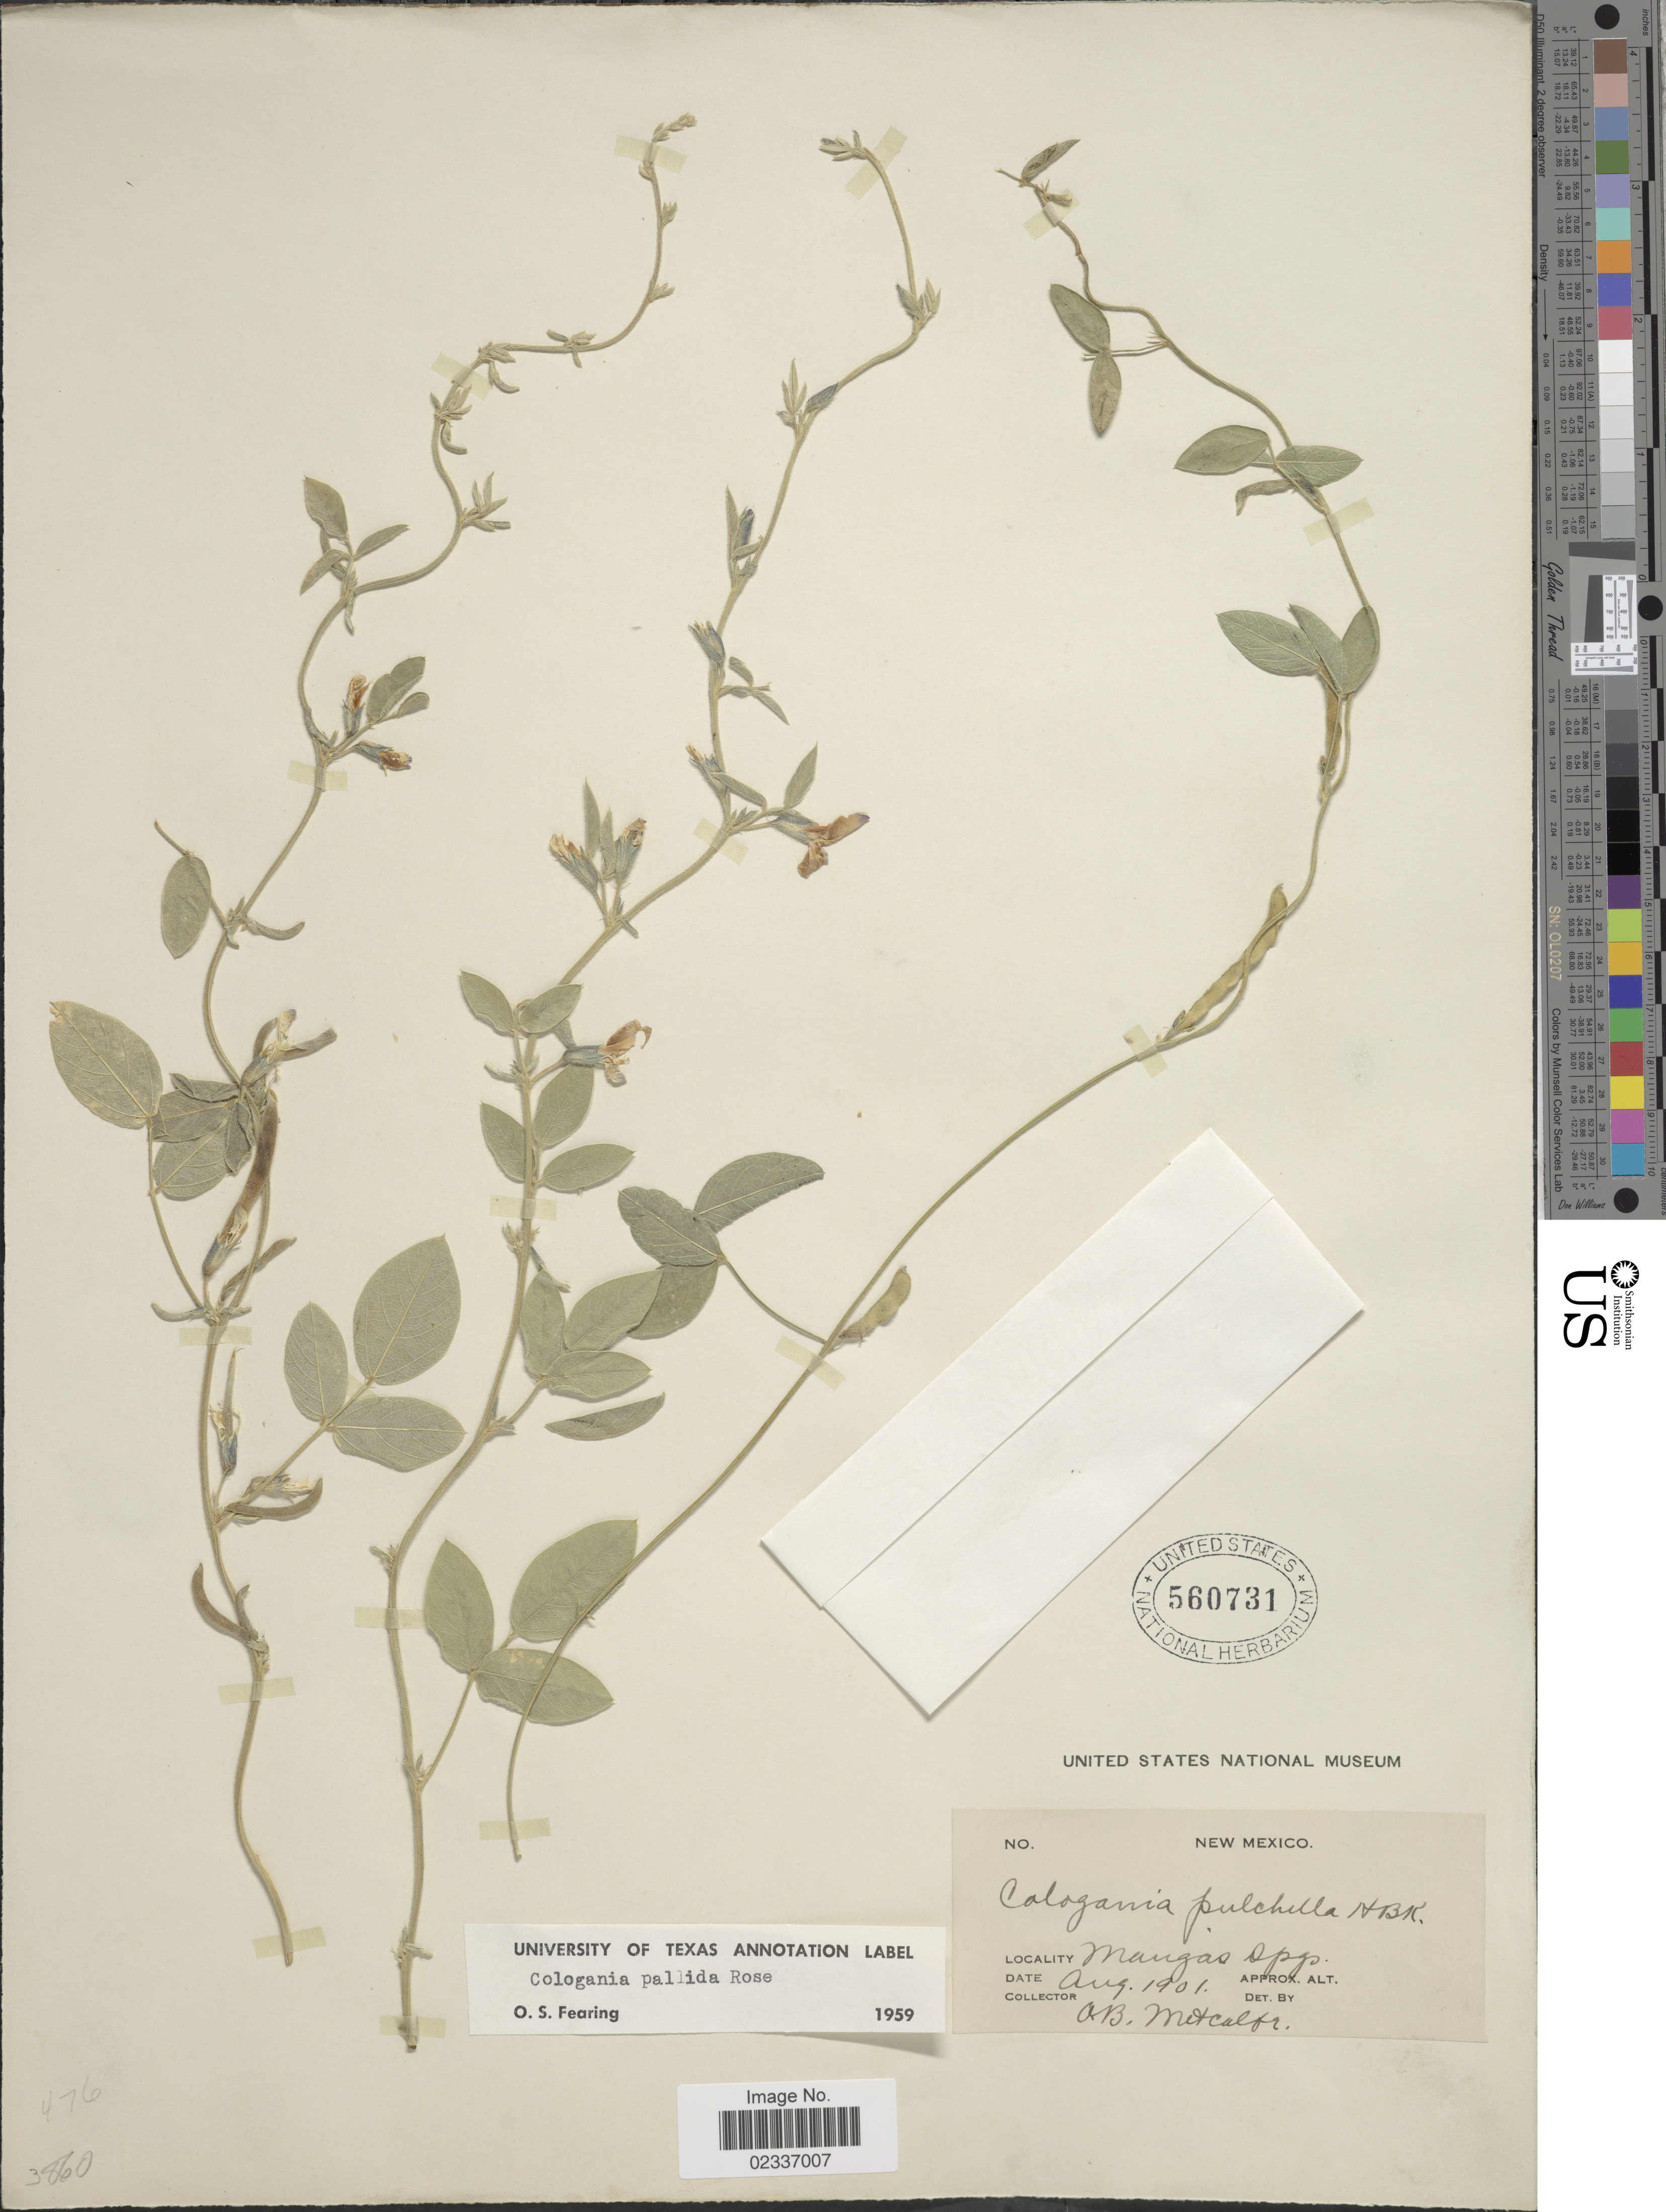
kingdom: Plantae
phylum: Tracheophyta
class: Magnoliopsida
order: Fabales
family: Fabaceae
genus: Cologania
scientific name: Cologania pallida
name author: Rose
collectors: O. B. Metcalfe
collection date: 1901-08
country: United States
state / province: New Mexico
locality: Mangas spgs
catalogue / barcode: US 560731